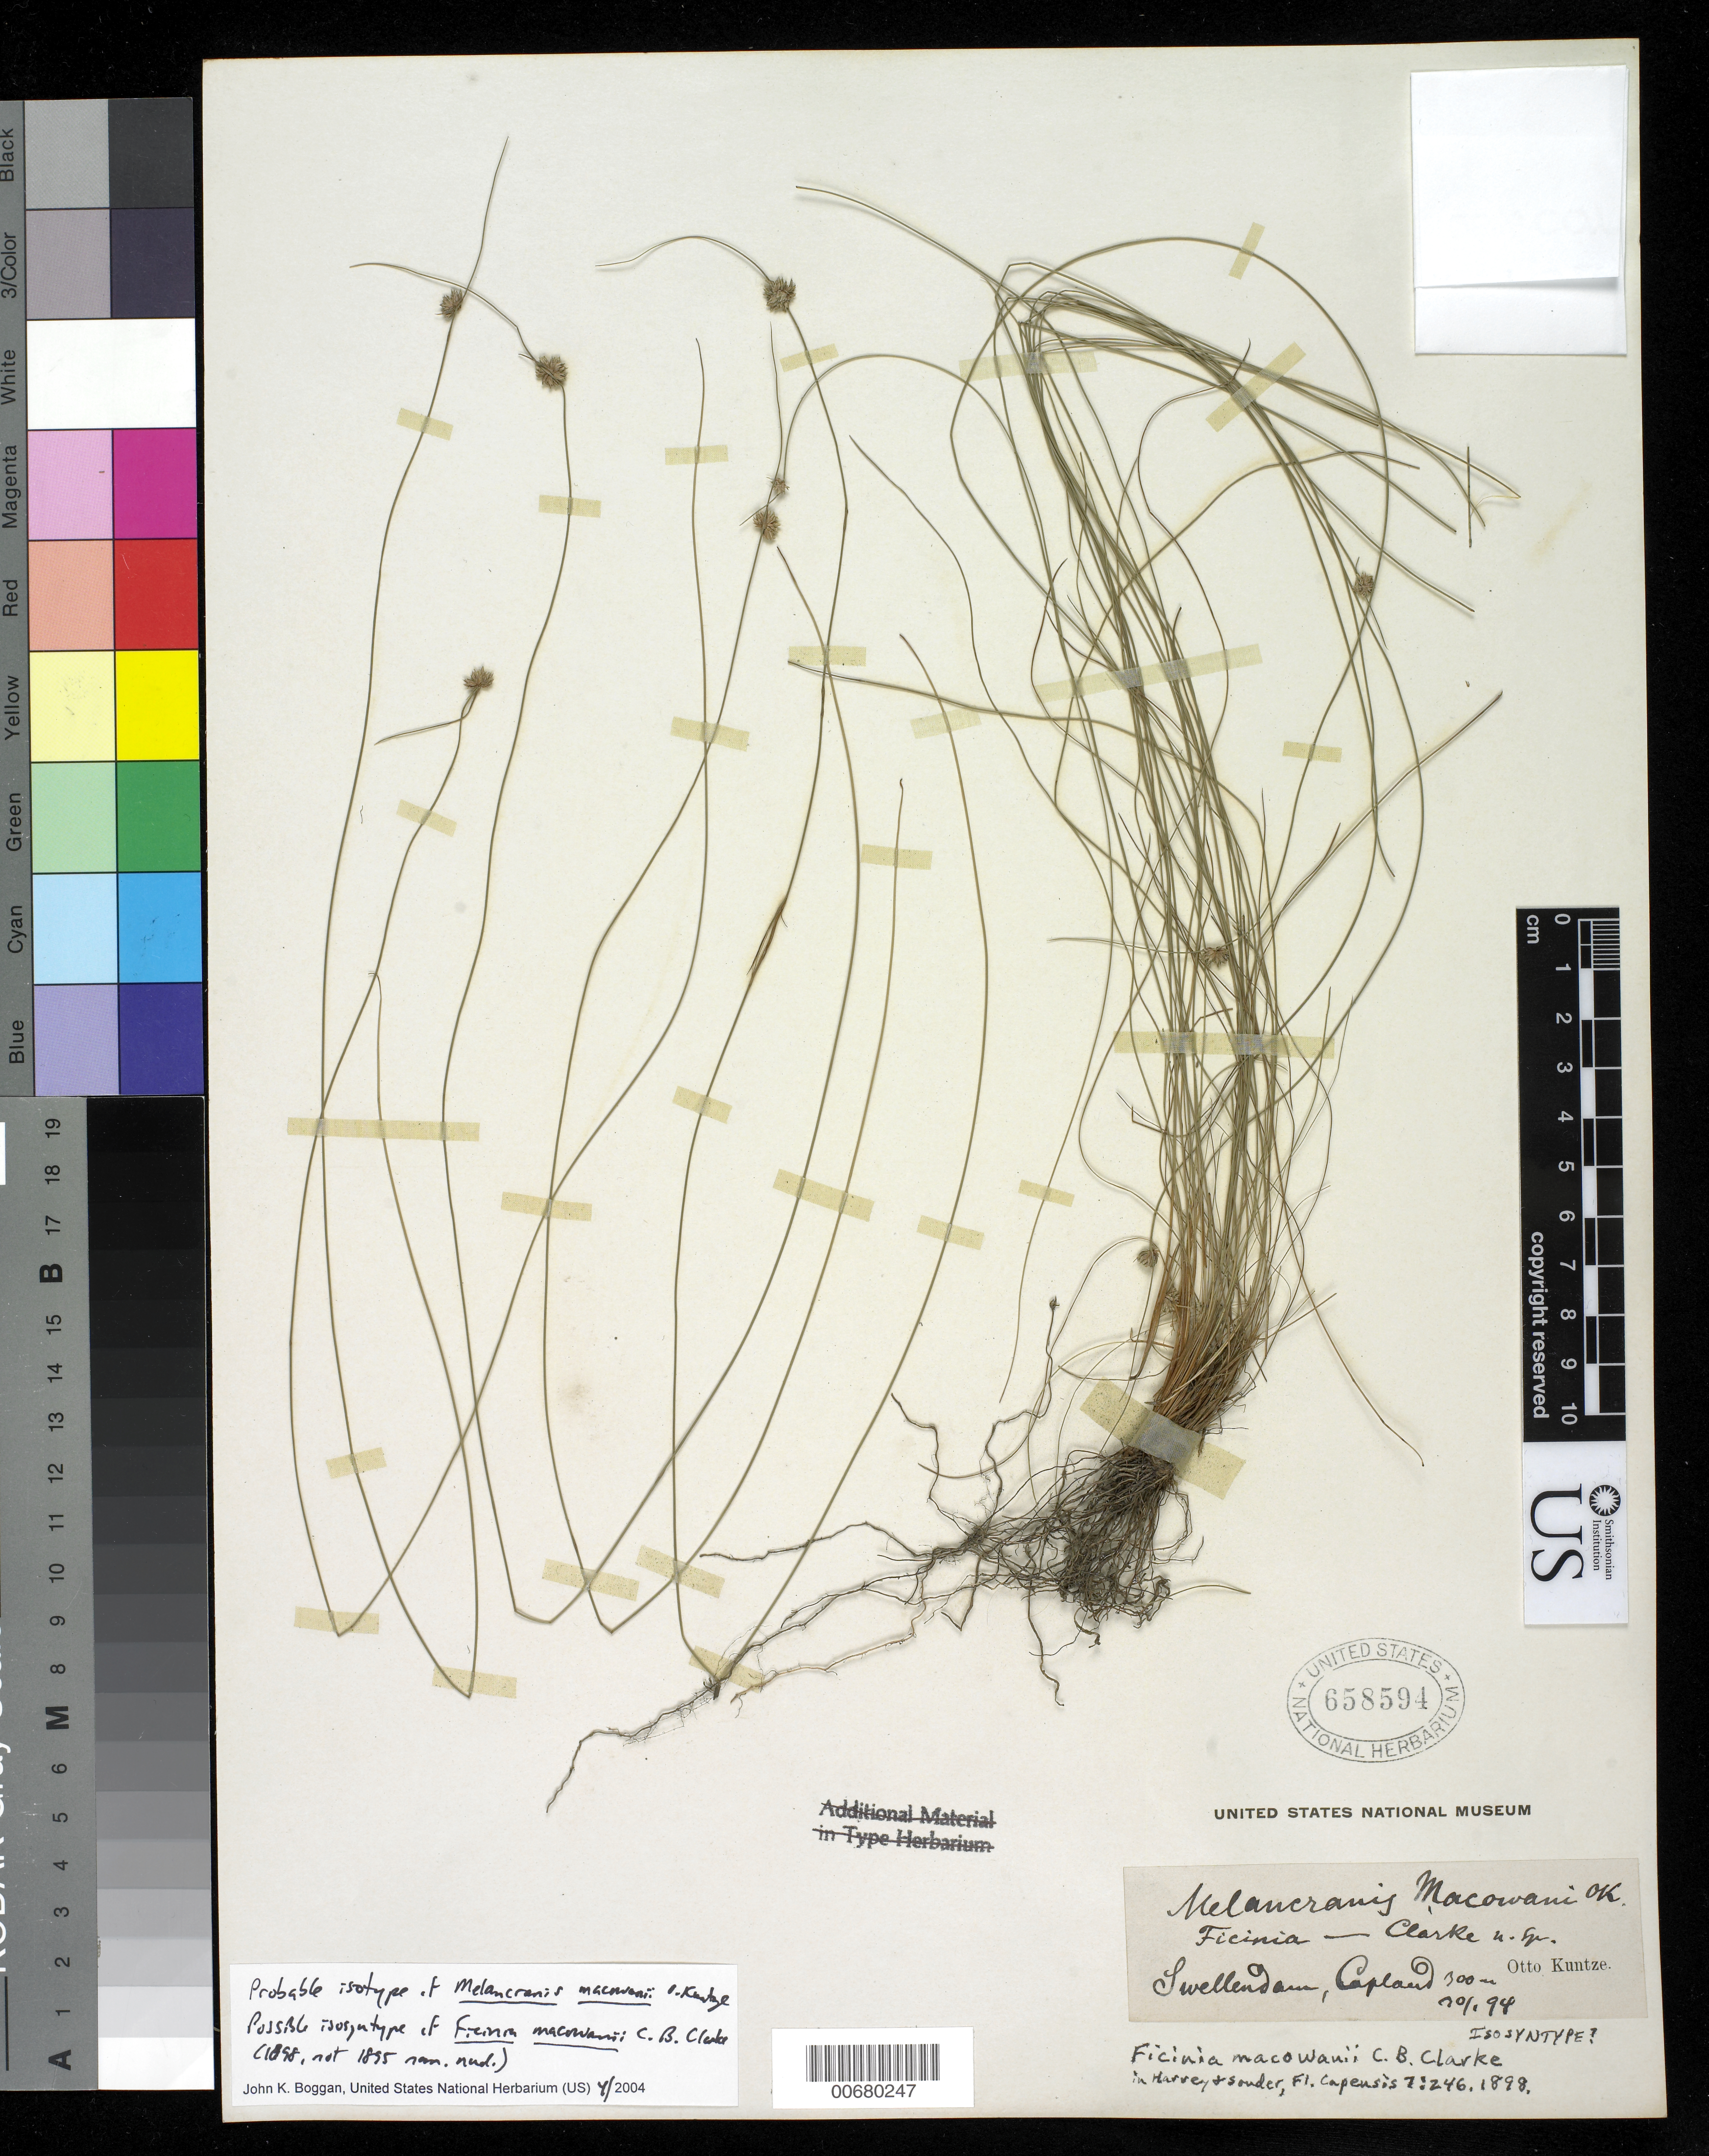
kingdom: Plantae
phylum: Tracheophyta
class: Liliopsida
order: Poales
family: Cyperaceae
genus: Ficinia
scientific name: Ficinia macowanii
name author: C.B. Clarke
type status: Possible Isosyntype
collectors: C.E.O. Kuntze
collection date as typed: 30 Jan 1894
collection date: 1894-01-30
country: South Africa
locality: Swellendam, Capland.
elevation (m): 300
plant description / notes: As "MacOwani". Syntype as cited in protologue is Kuntze 247.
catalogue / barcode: US 658594